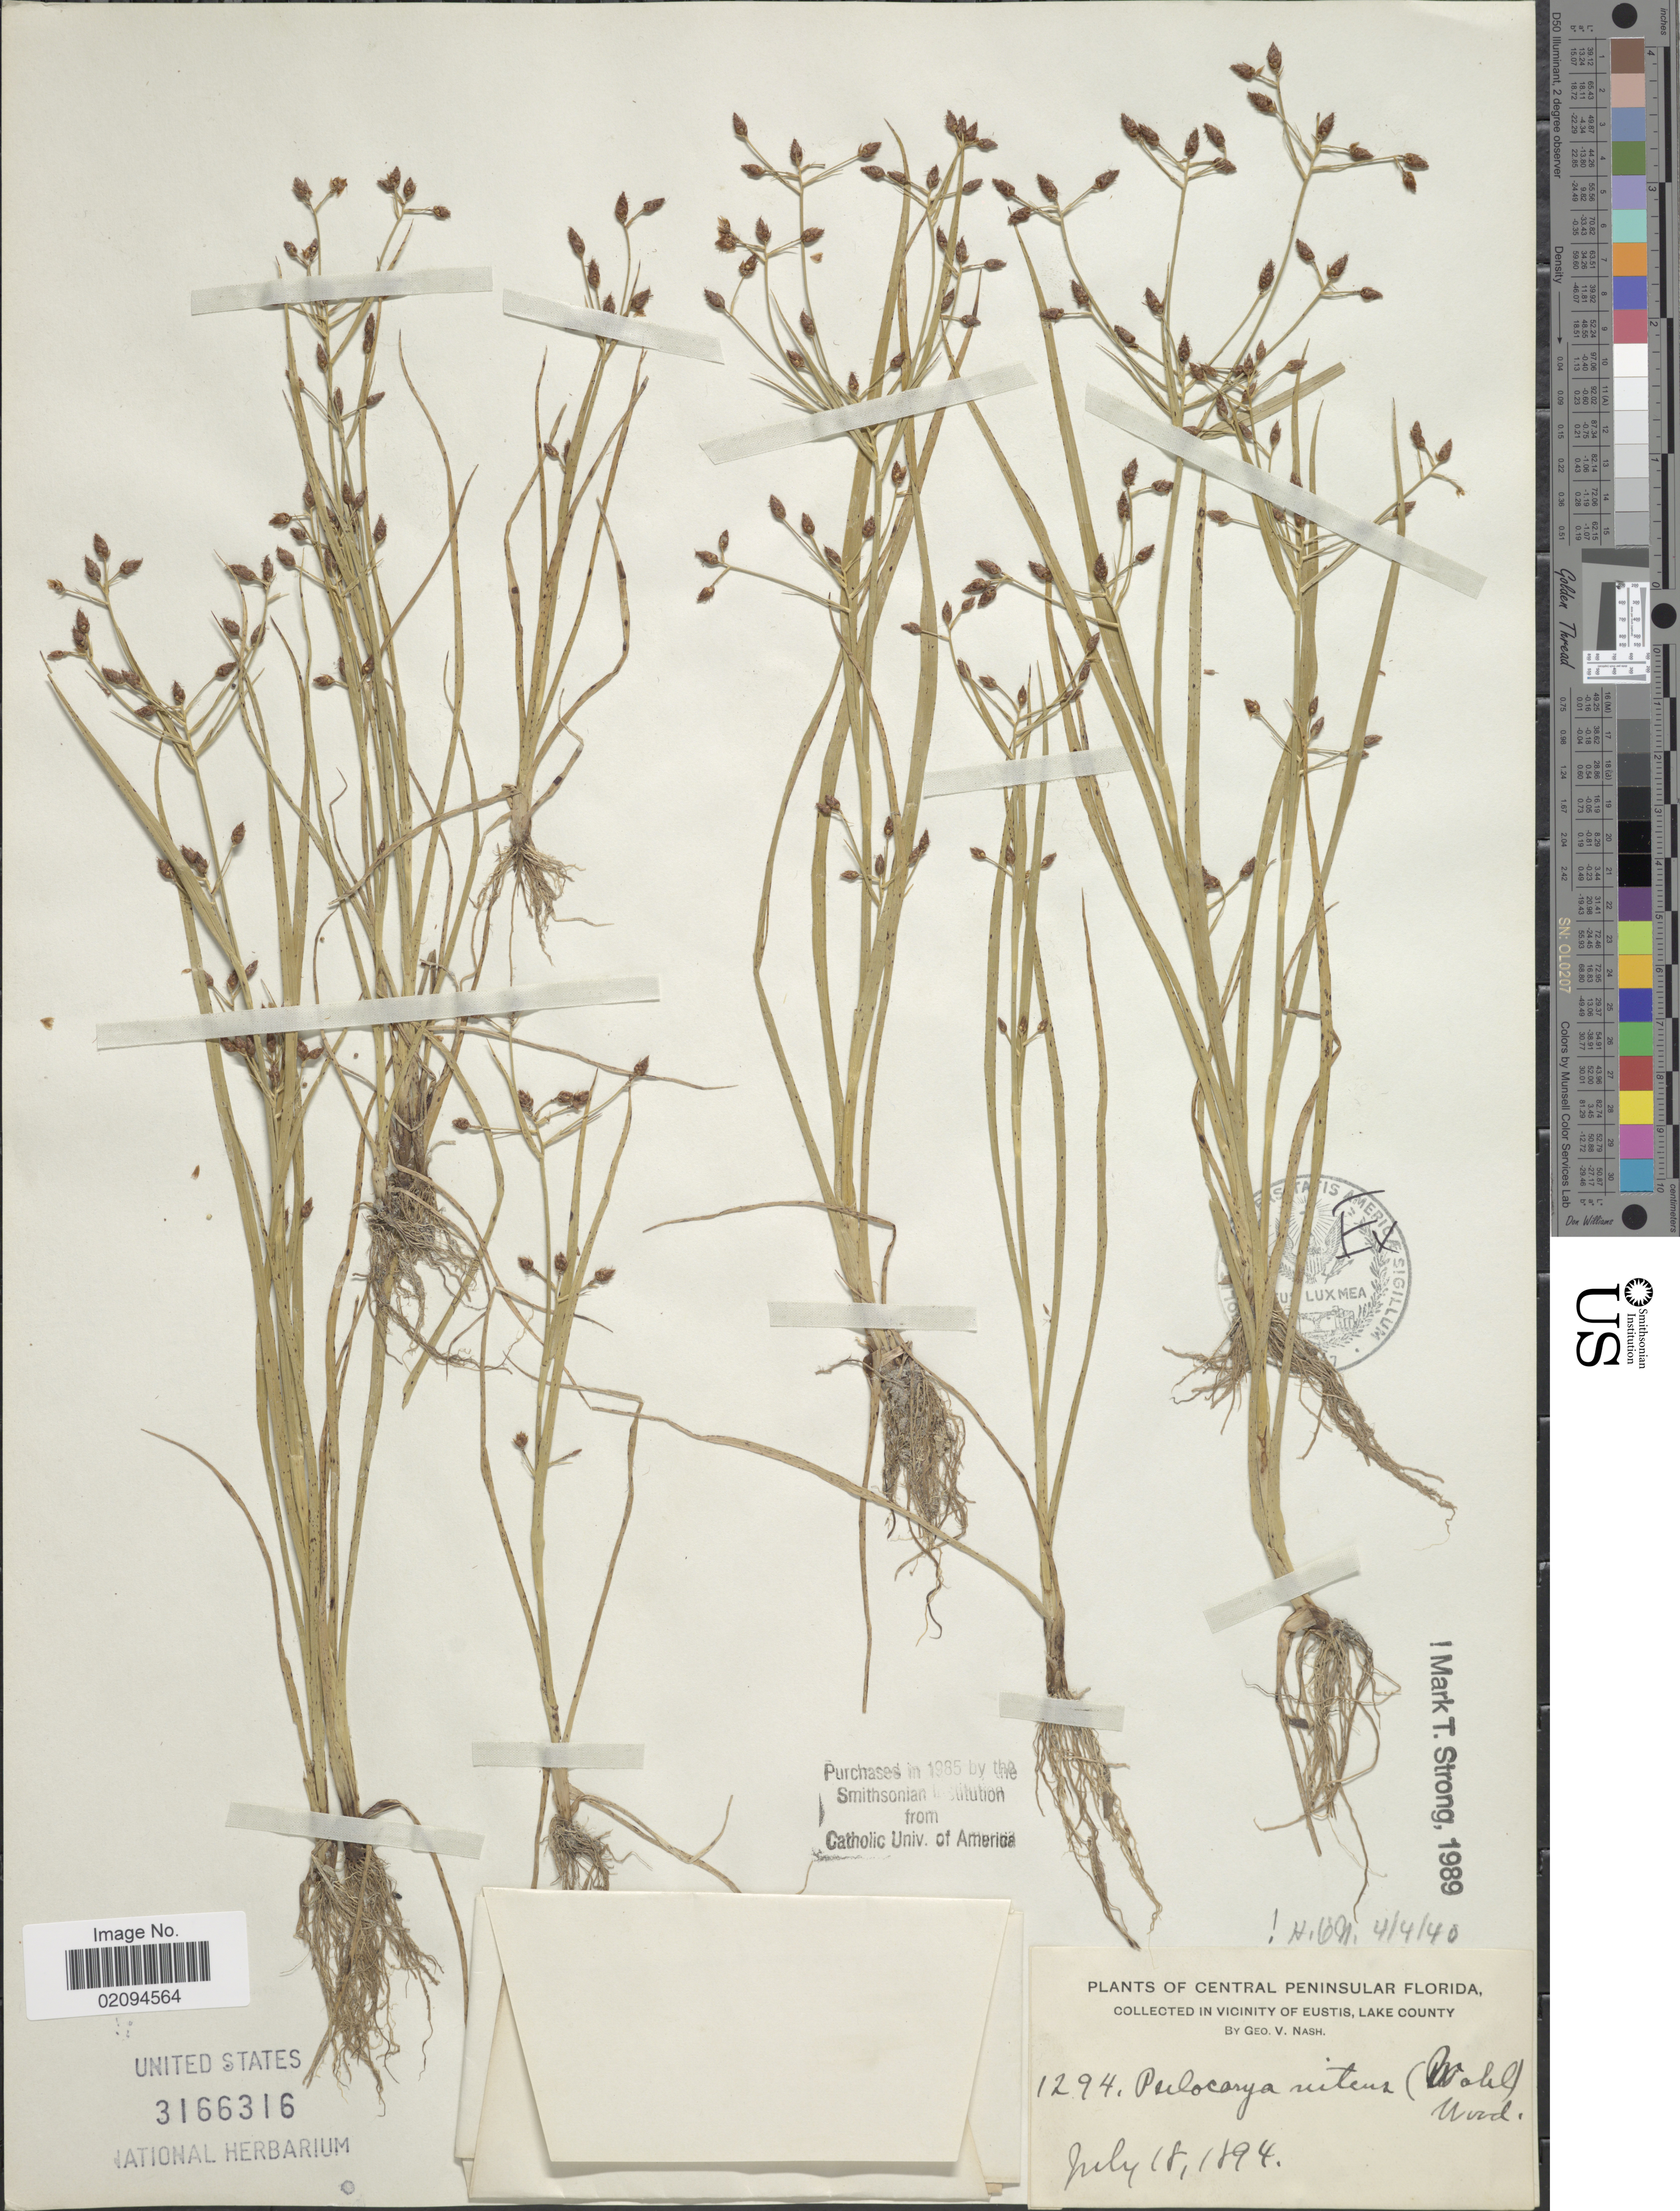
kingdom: Plantae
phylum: Tracheophyta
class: Liliopsida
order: Poales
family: Cyperaceae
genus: Rhynchospora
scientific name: Rhynchospora nitens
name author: (Vahl) A. Gray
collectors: G. V. Nash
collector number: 1294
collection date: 1894-07-18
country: United States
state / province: Florida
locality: Central Peninsular Florida, in Vicinity of Eustis, Lake County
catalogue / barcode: US 3166316